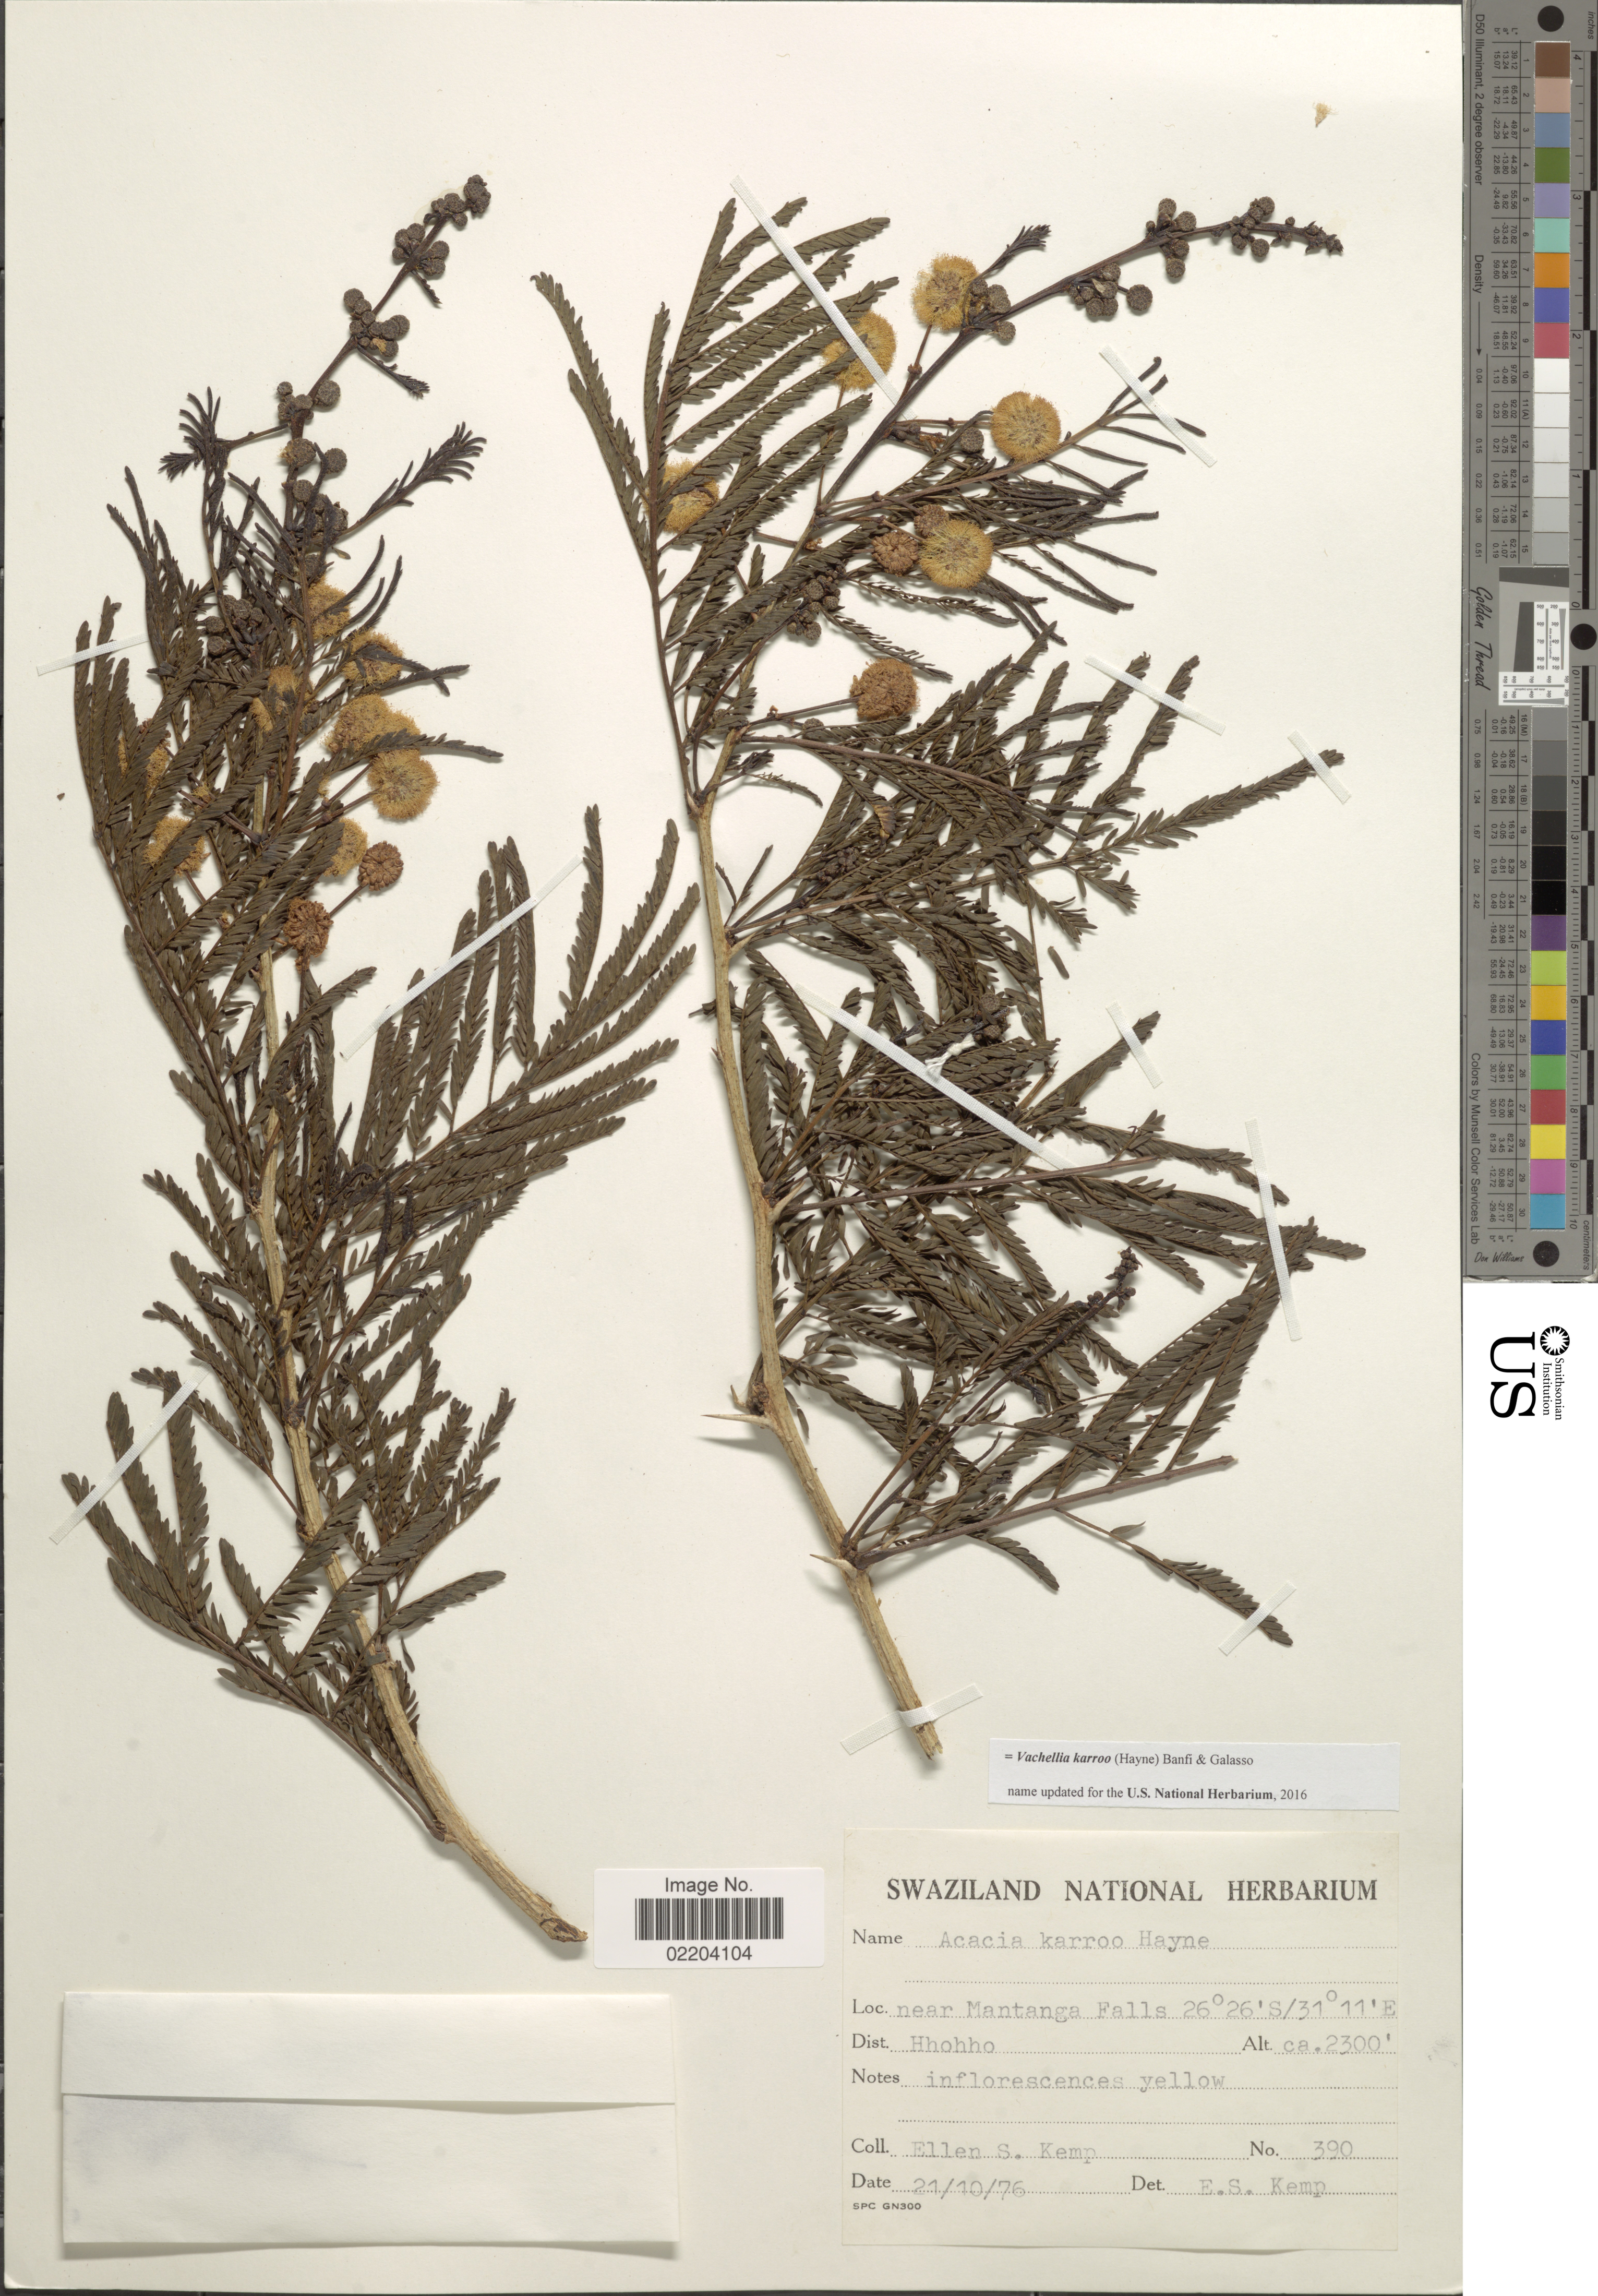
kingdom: Plantae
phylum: Tracheophyta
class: Magnoliopsida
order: Fabales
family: Fabaceae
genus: Vachellia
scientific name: Vachellia karroo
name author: (Hayne) Banfi & Galasso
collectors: E. S. Kemp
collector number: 390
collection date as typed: Transcribed d/m/y: 21/10/76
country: Eswatini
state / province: Hhohho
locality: Near Mantanga Falls. Dist. Hhohho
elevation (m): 701